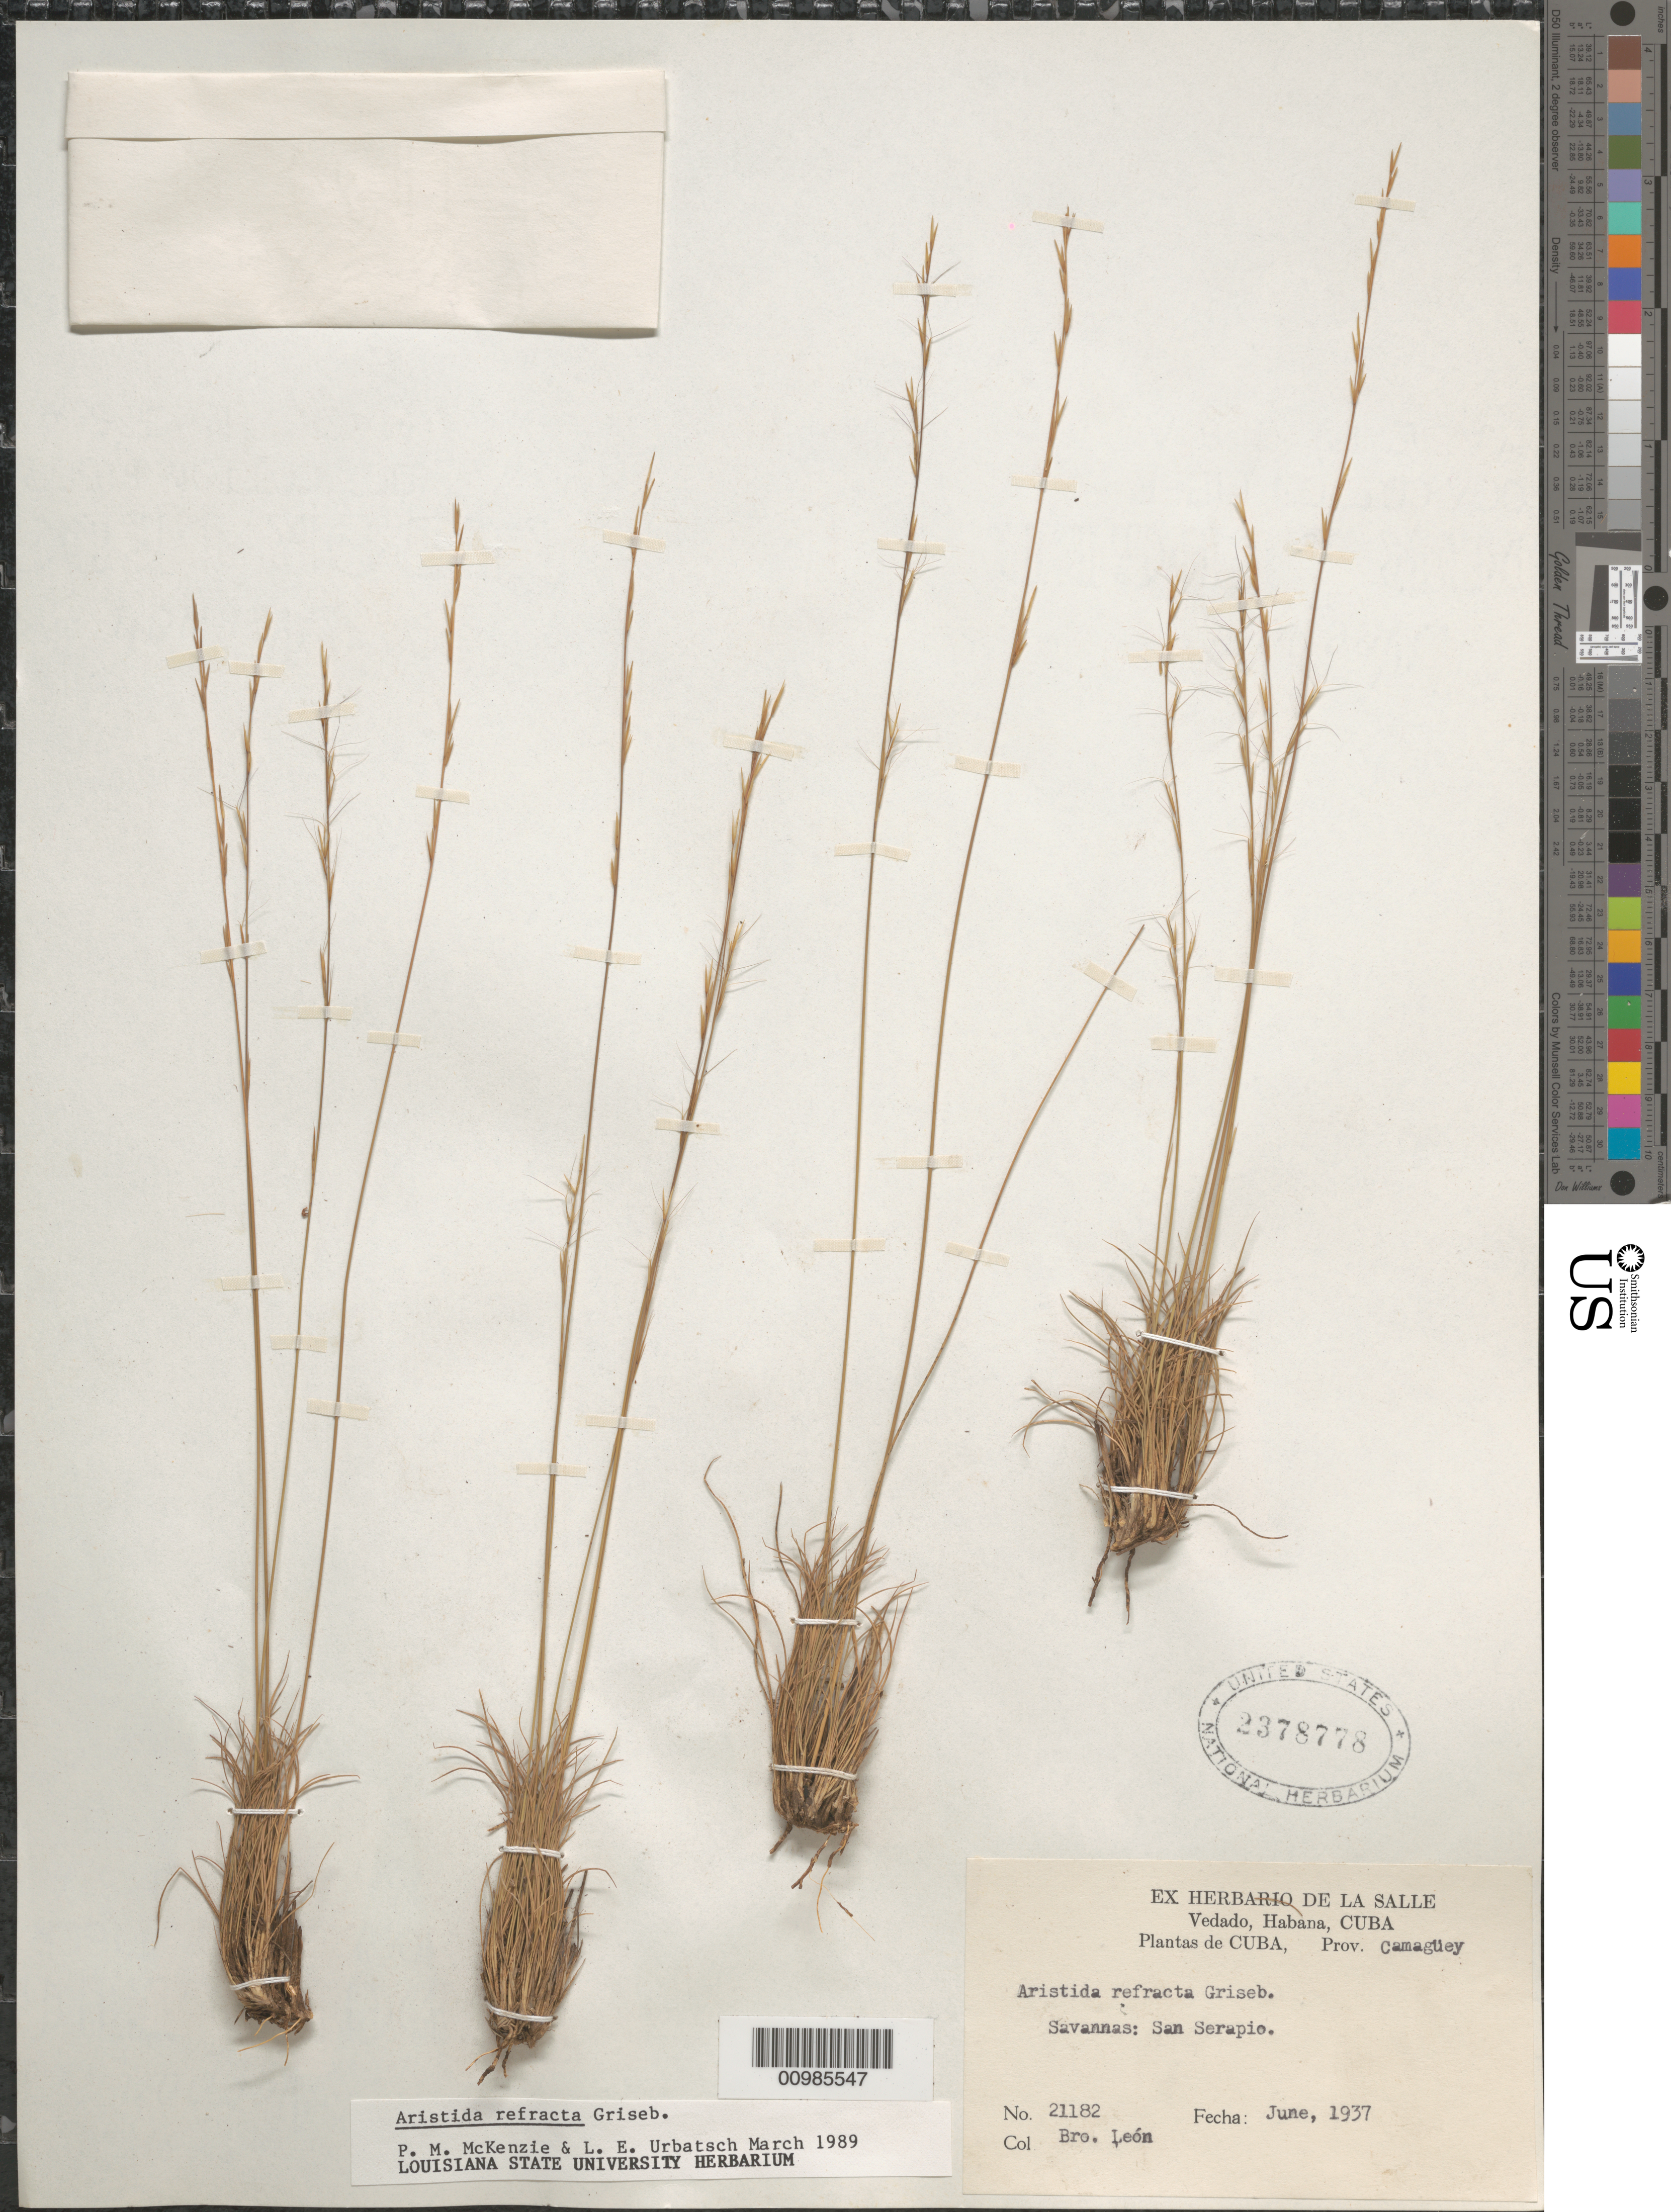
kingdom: Plantae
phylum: Tracheophyta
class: Liliopsida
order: Poales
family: Poaceae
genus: Aristida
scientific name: Aristida refracta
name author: Griseb.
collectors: Bro. León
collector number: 21182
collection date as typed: Jun 1937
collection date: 1937-06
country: Cuba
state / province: Camagüey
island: Cuba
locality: San Serapio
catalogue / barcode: US 2378778